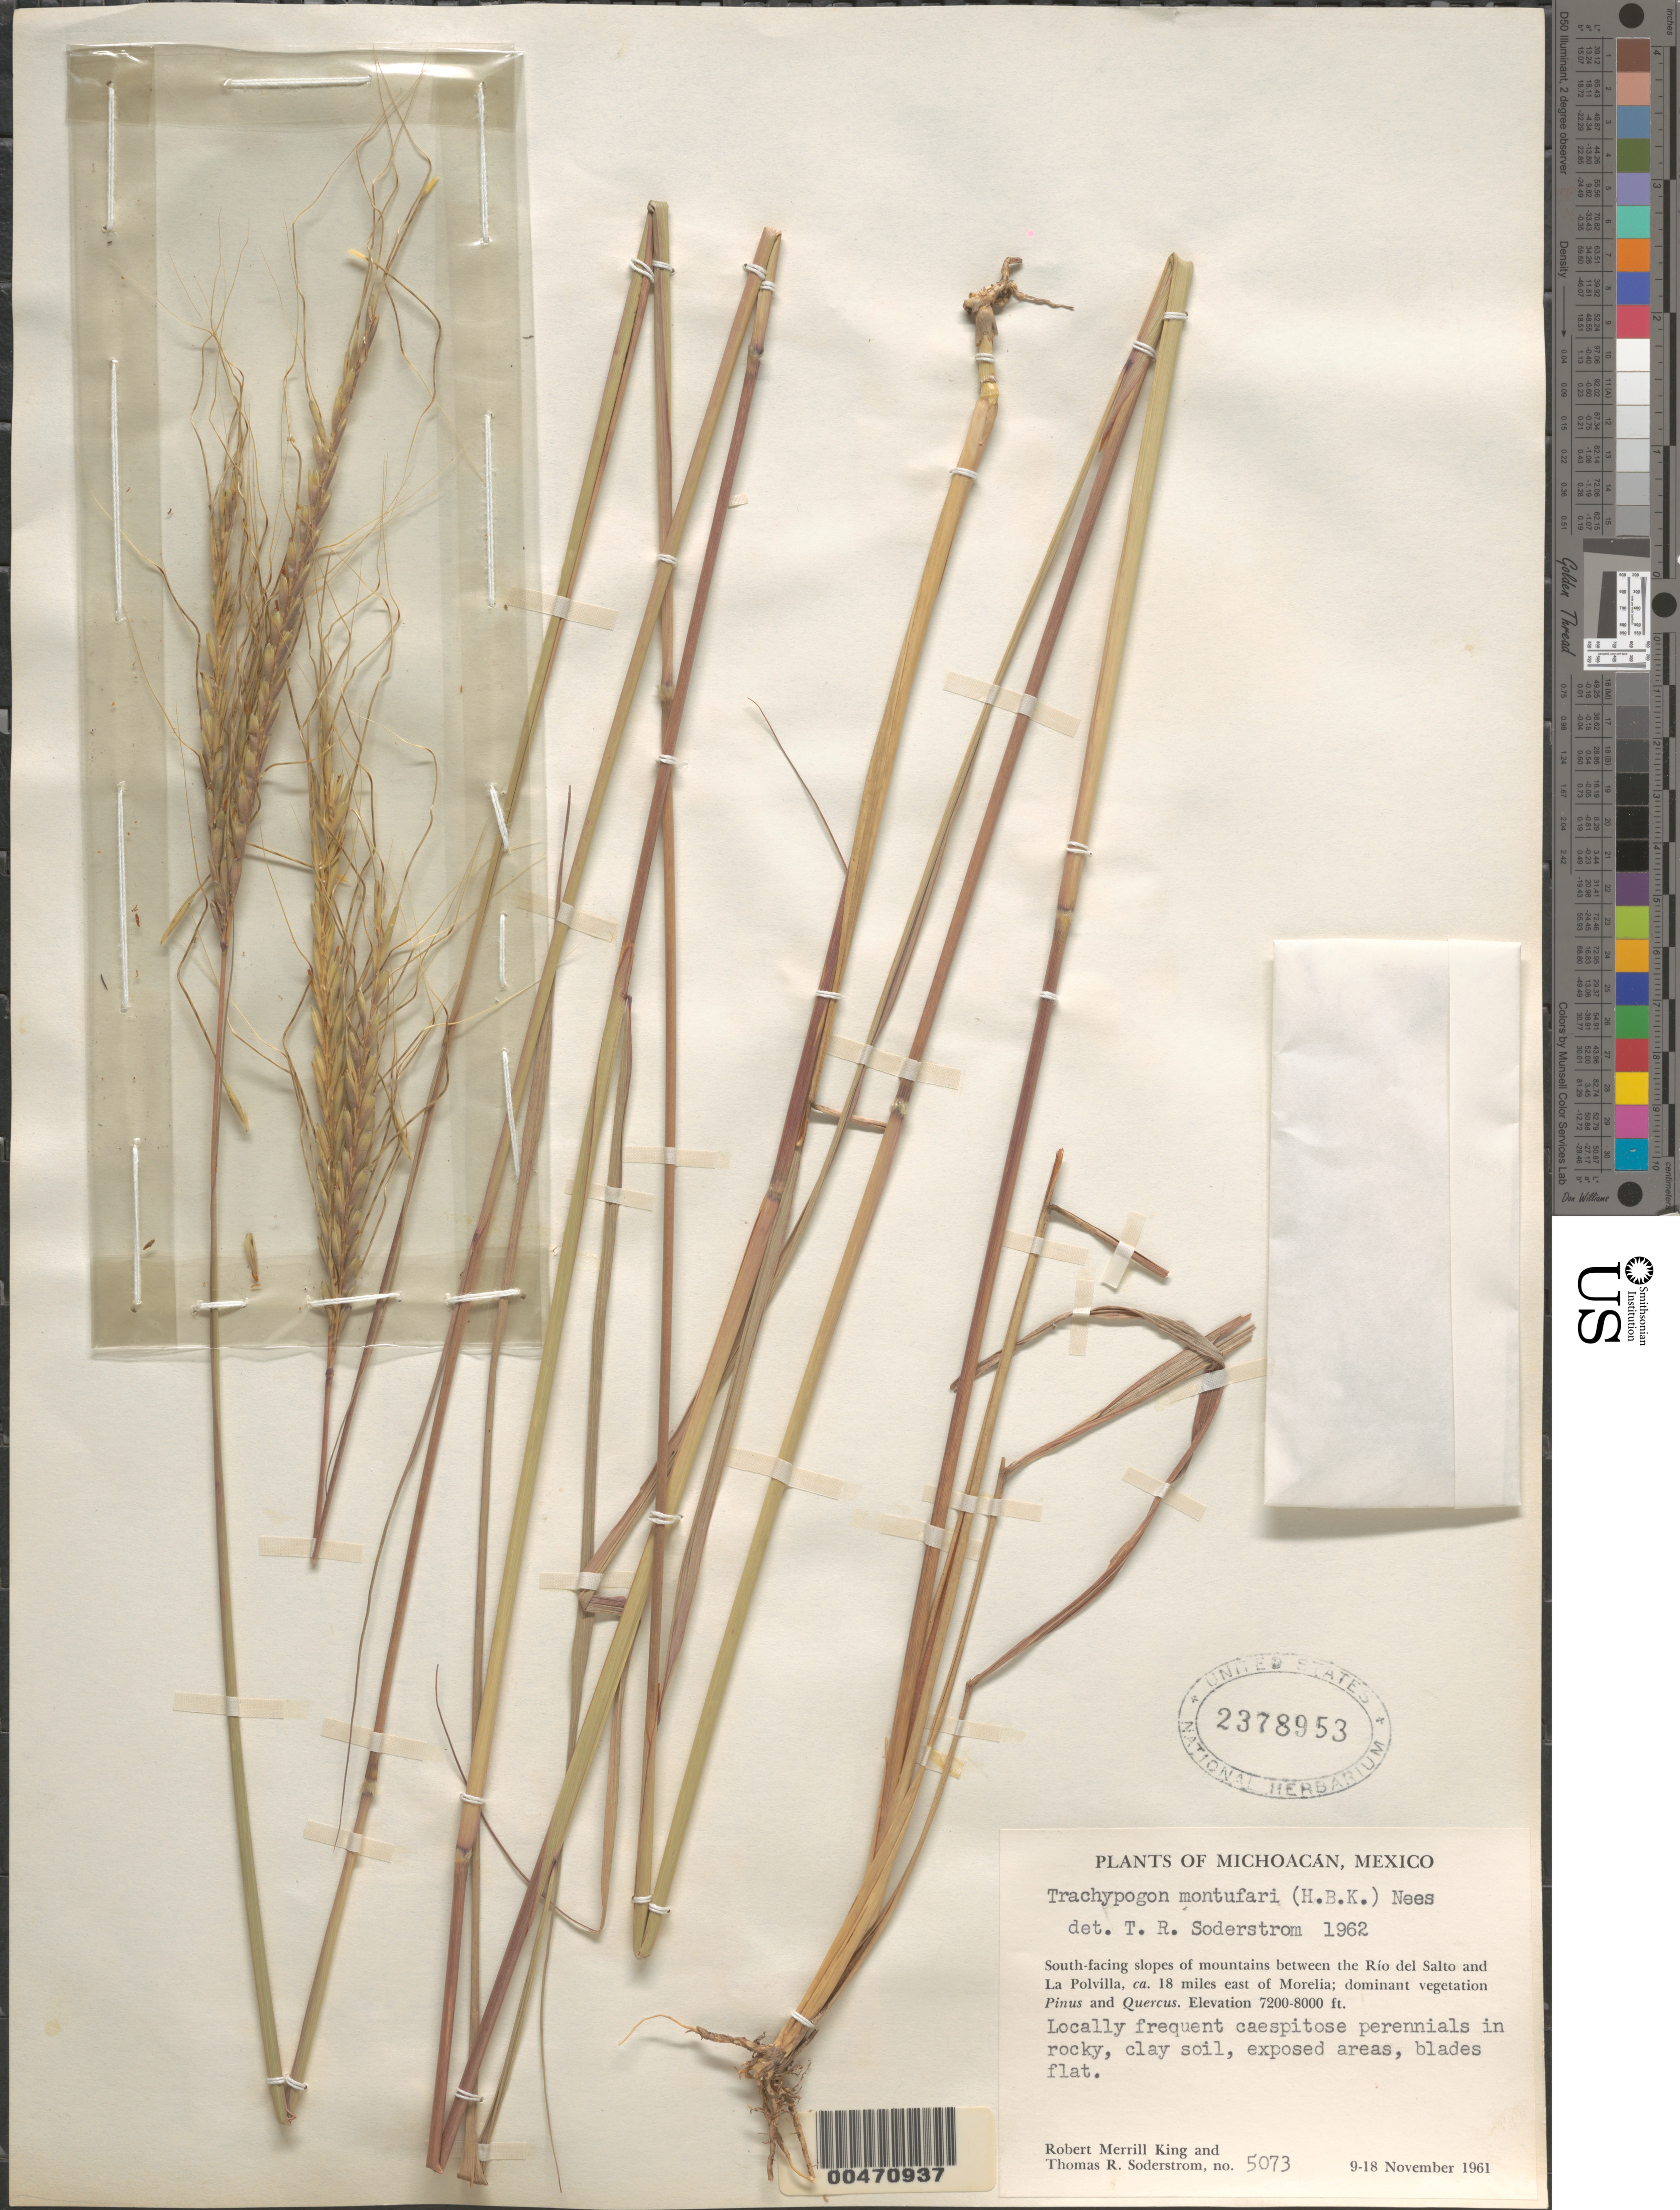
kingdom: Plantae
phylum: Tracheophyta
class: Liliopsida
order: Poales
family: Poaceae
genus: Trachypogon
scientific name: Trachypogon montufari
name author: (Kunth) Nees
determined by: Soderstrom, T. R.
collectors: R. M. King & T. R. Soderstrom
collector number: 5073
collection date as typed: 9 Nov 1961 to 18 Nov 1961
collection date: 1961-11-09/1961-11-18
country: Mexico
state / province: Michoacán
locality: S-facing slope of mts between the Río del Salto & La Polvilla, ca. 18 mi E of Morelia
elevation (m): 2195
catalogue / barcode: US 2378953